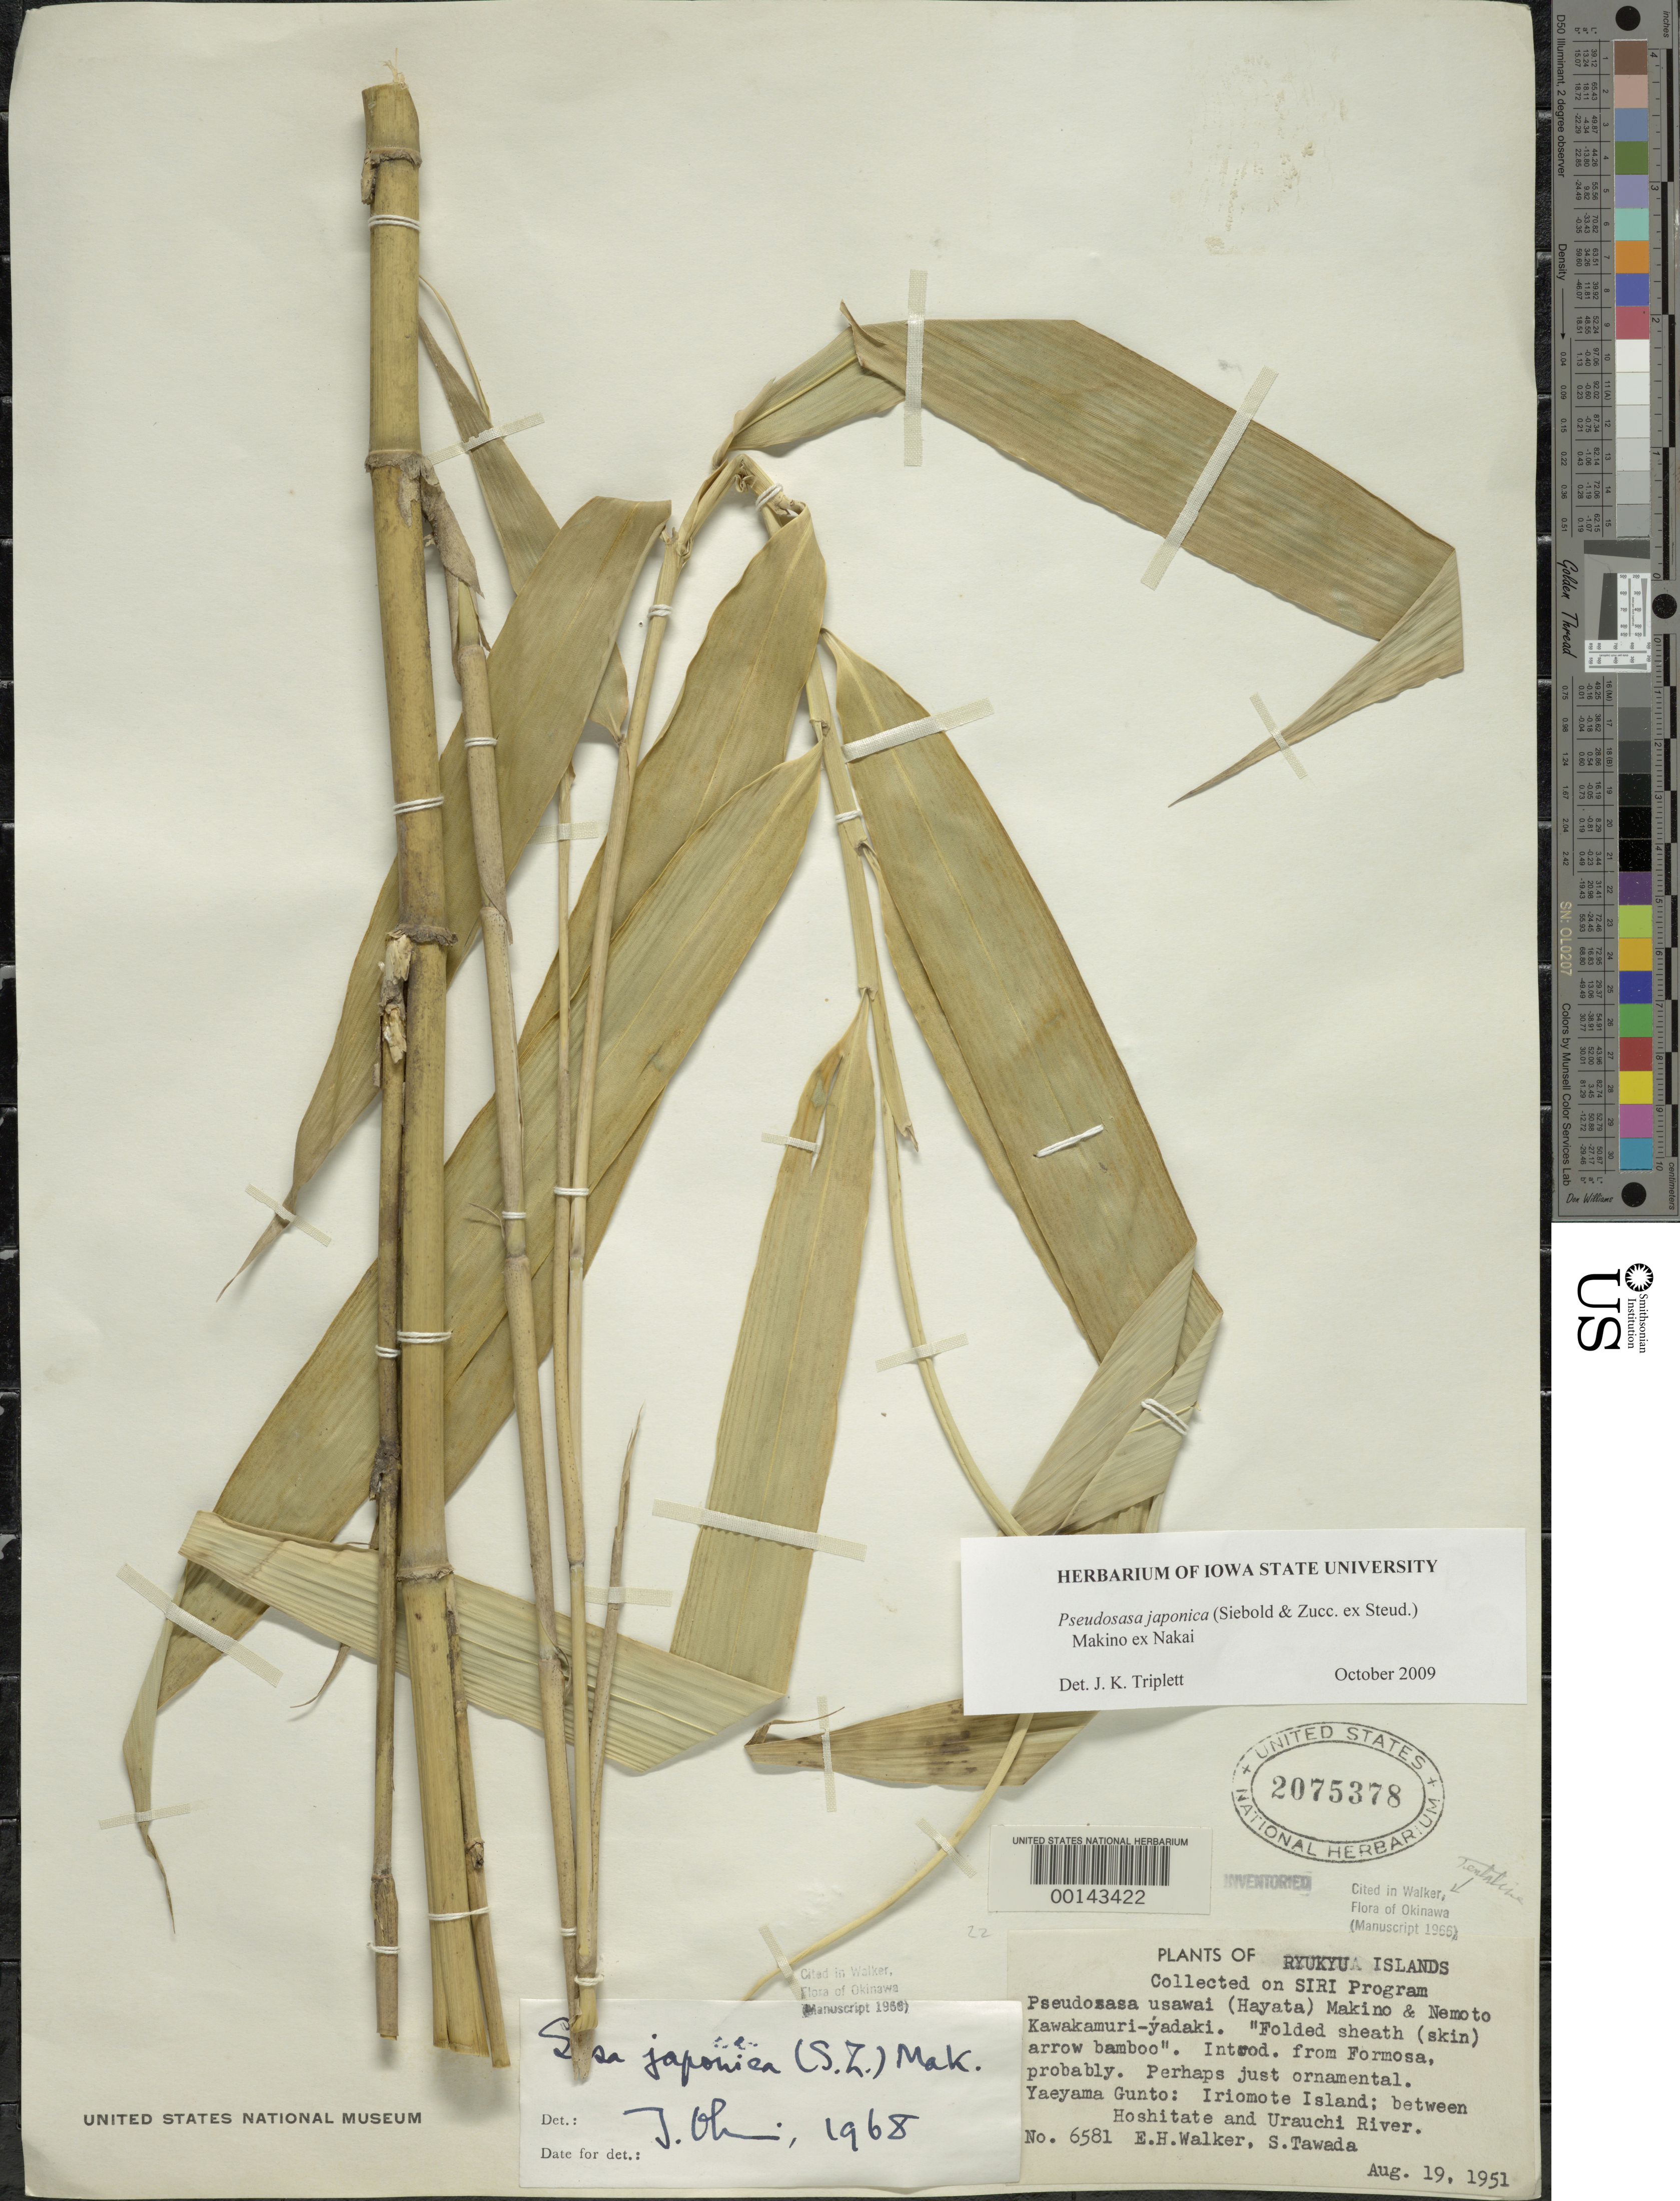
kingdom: Plantae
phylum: Tracheophyta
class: Liliopsida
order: Poales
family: Poaceae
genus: Pseudosasa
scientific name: Pseudosasa japonica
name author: (Siebold & Zucc. ex Steud.) Makino ex Nakai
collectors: E. H. Walker & S. Tawada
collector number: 6581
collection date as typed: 19 Aug 1951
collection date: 1951-08-19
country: Japan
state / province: Okinawa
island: Iriomote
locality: Yaeyama Gunto, between Hoshitate and Urauchi River.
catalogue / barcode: US 2075378